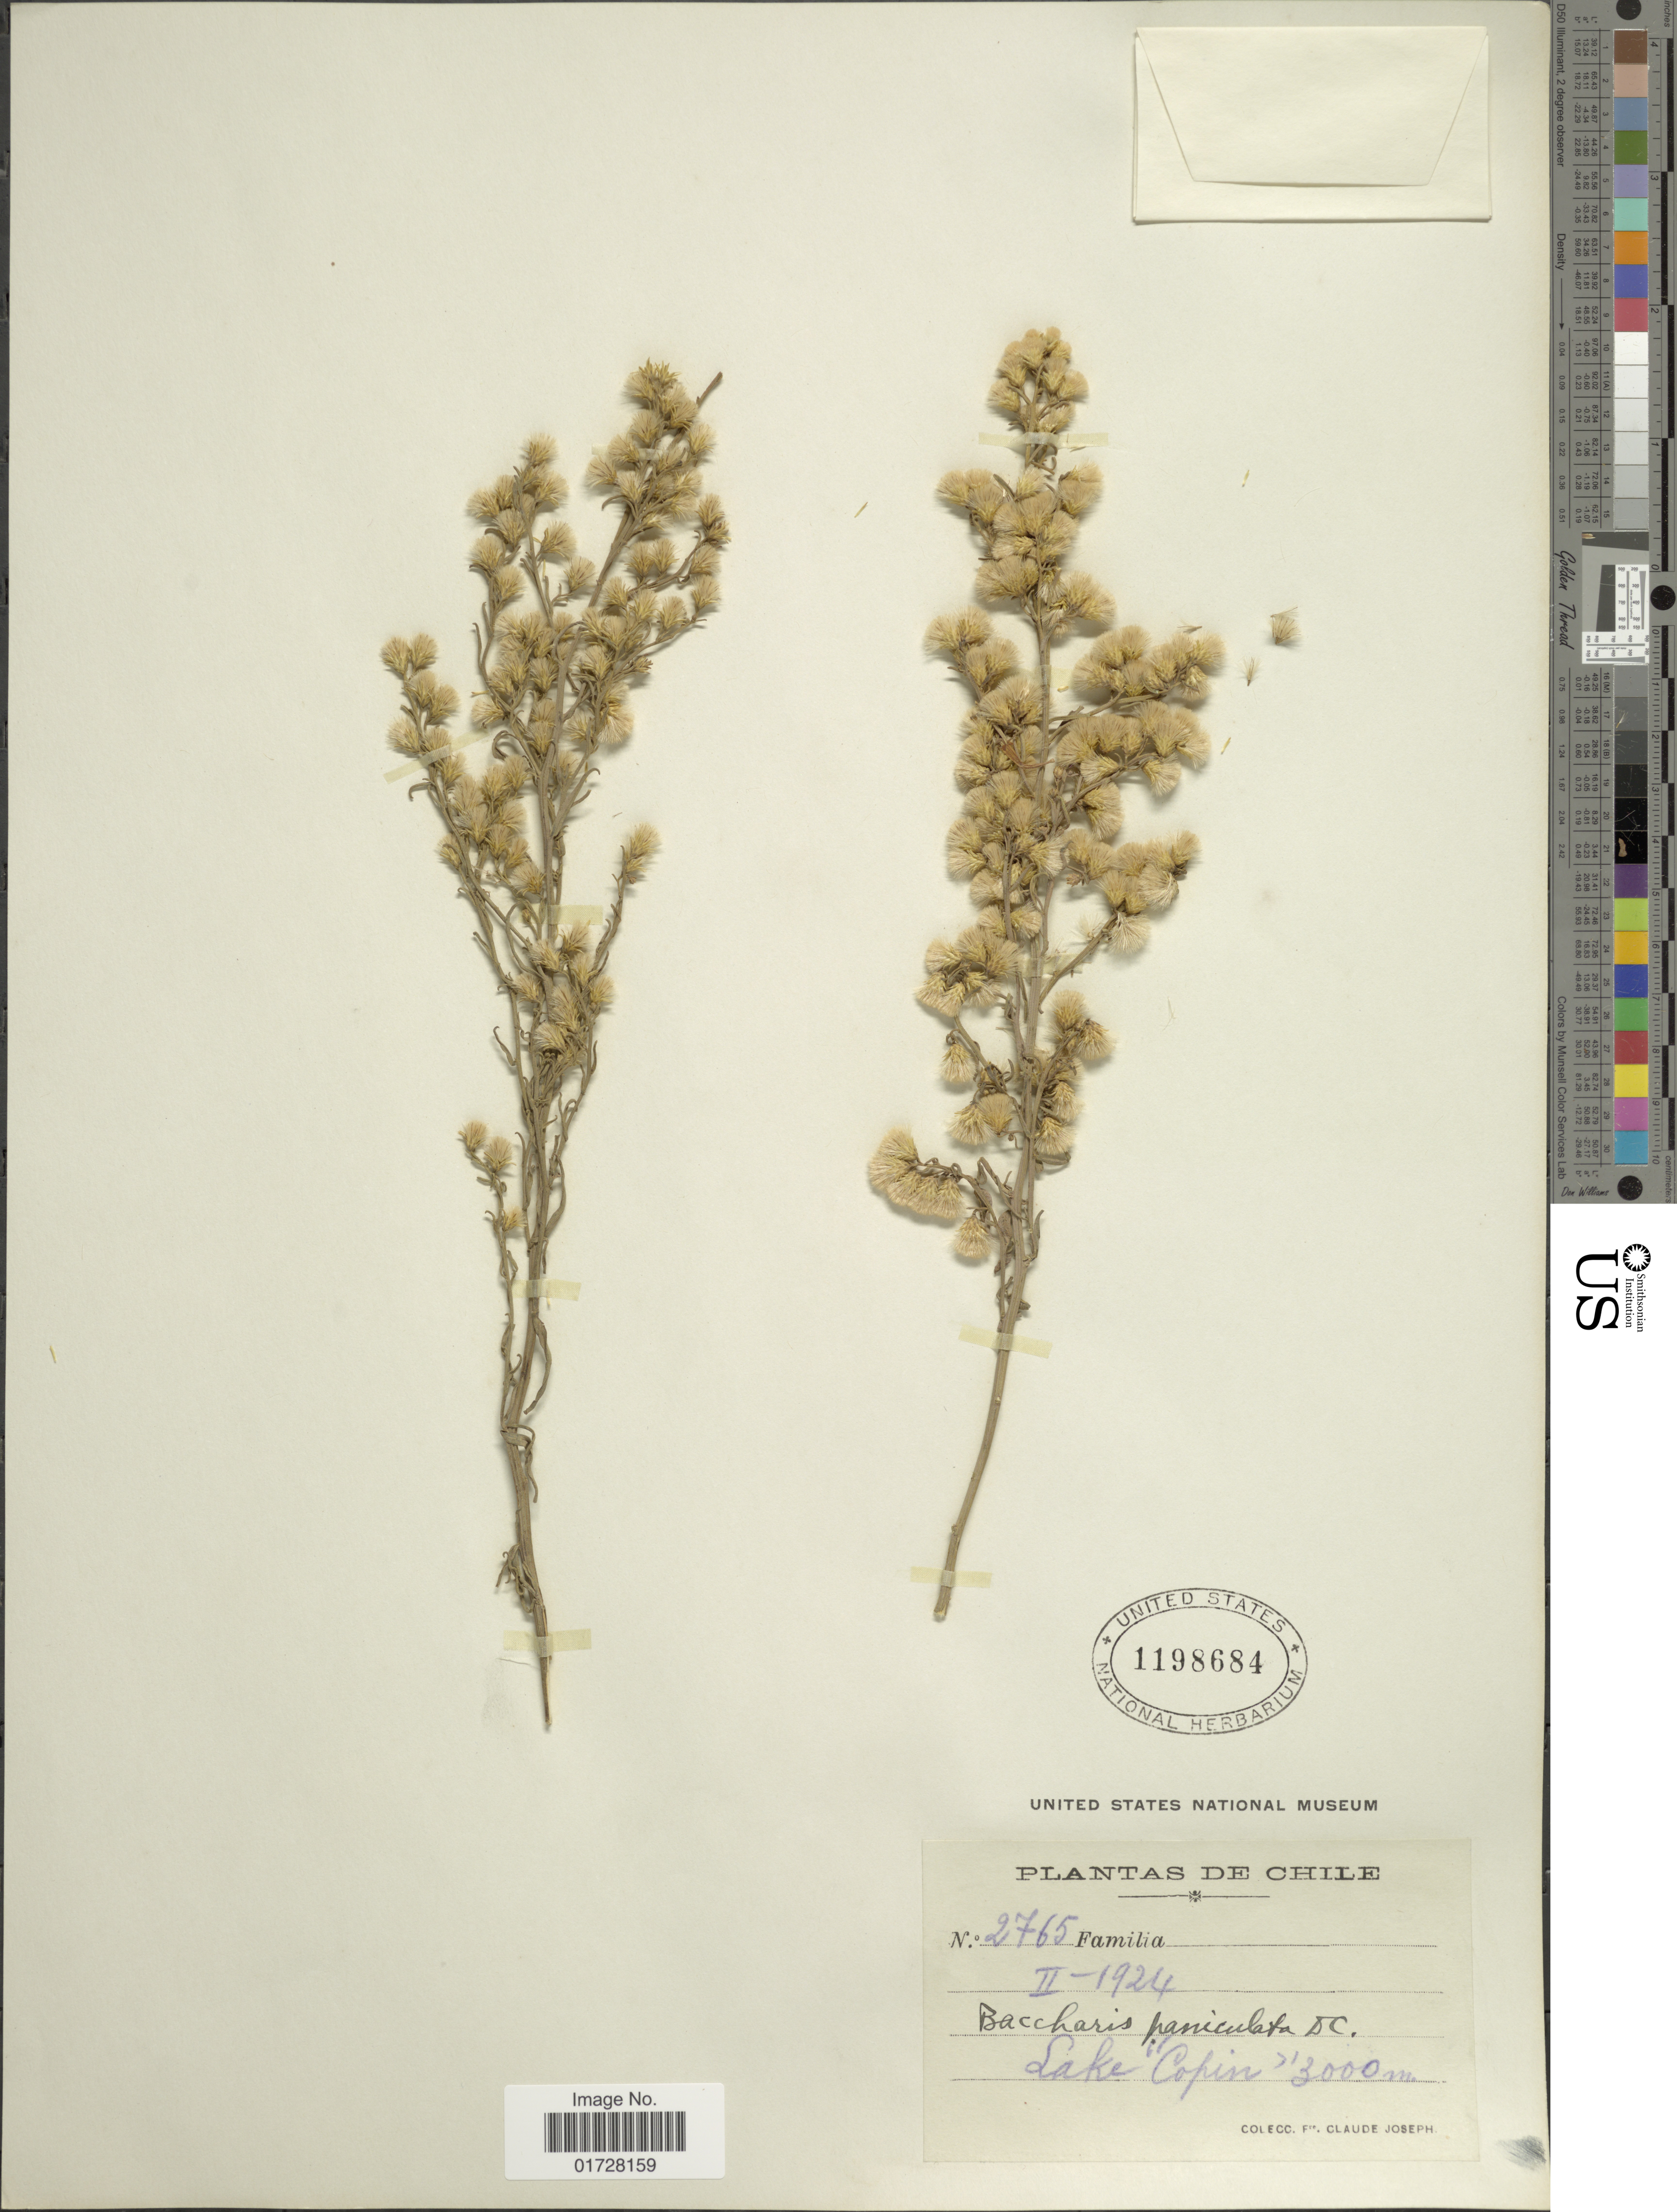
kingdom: Plantae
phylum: Tracheophyta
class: Magnoliopsida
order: Asterales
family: Asteraceae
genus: Baccharis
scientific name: Baccharis paniculata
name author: DC.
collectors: Bro. Claude-Joseph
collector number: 2765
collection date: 1924-02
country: Chile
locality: Lake Copin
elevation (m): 3000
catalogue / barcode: US 1198684